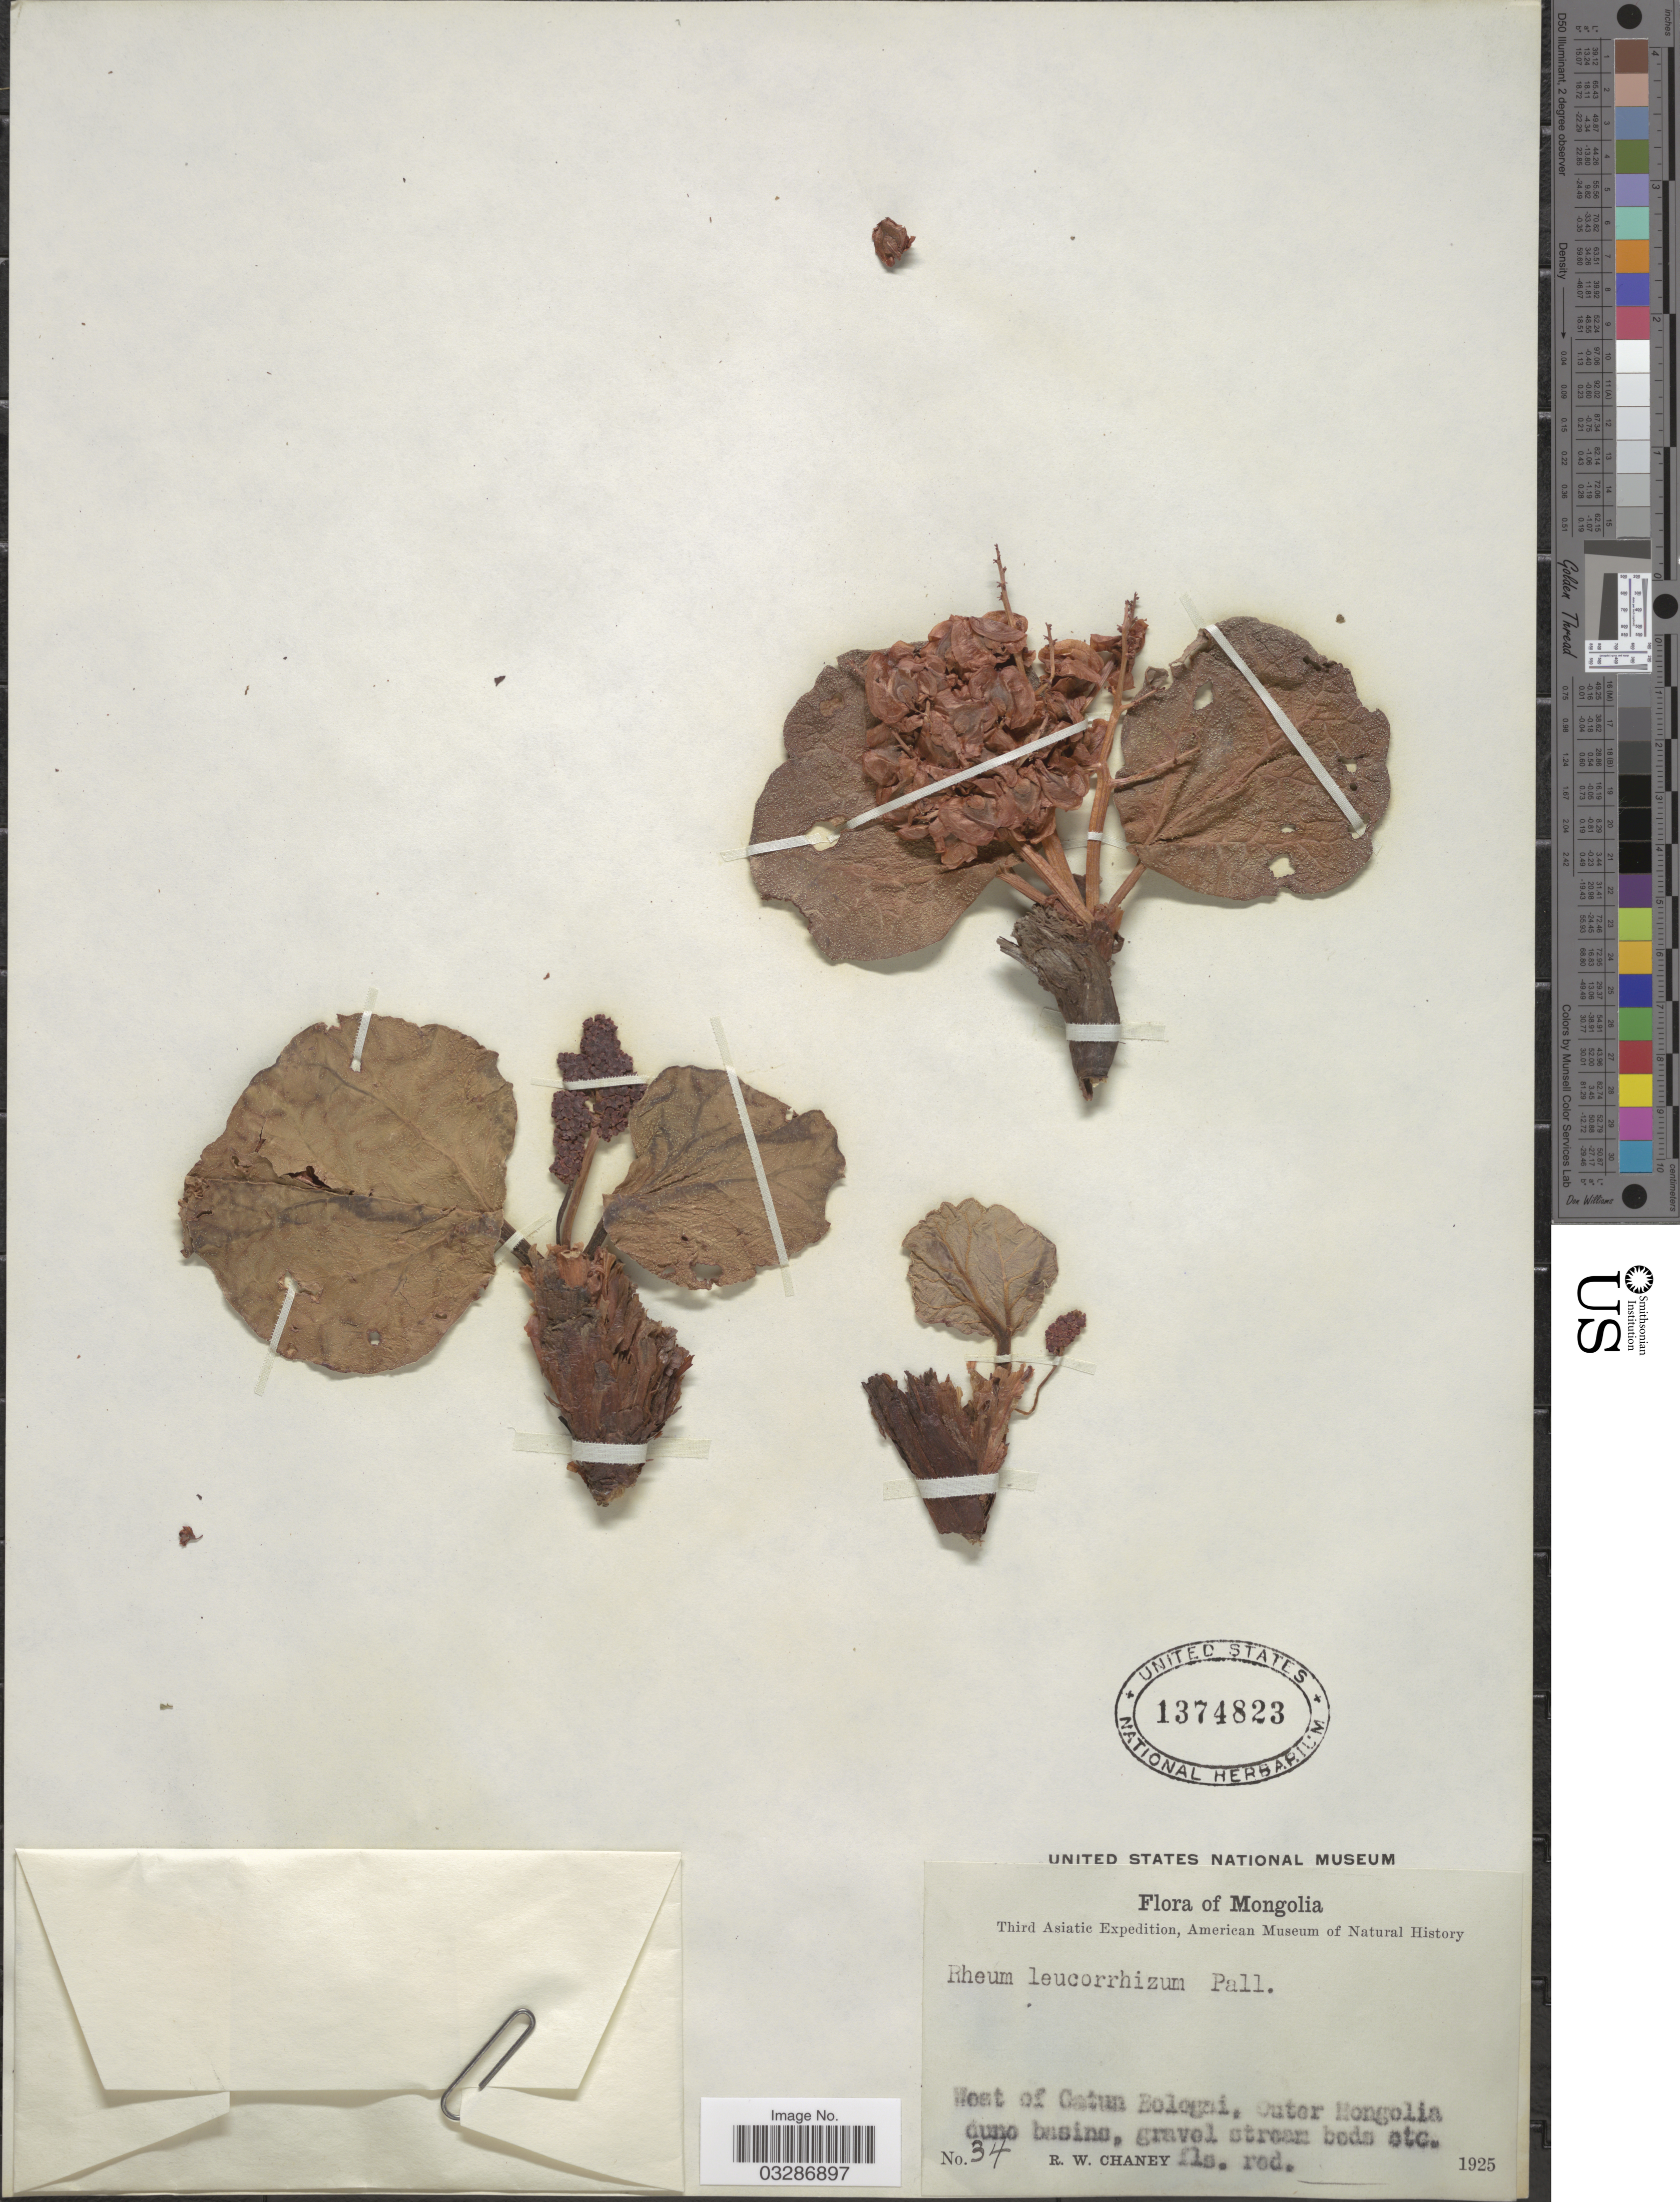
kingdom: Plantae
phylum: Tracheophyta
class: Magnoliopsida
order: Caryophyllales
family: Polygonaceae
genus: Rheum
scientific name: Rheum leucorrhizum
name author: Pall.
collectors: R. Chaney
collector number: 34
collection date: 1925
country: Mongolia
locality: West of Gatun Bologai, Outer Hongolia duno basins.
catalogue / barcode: US 1374823